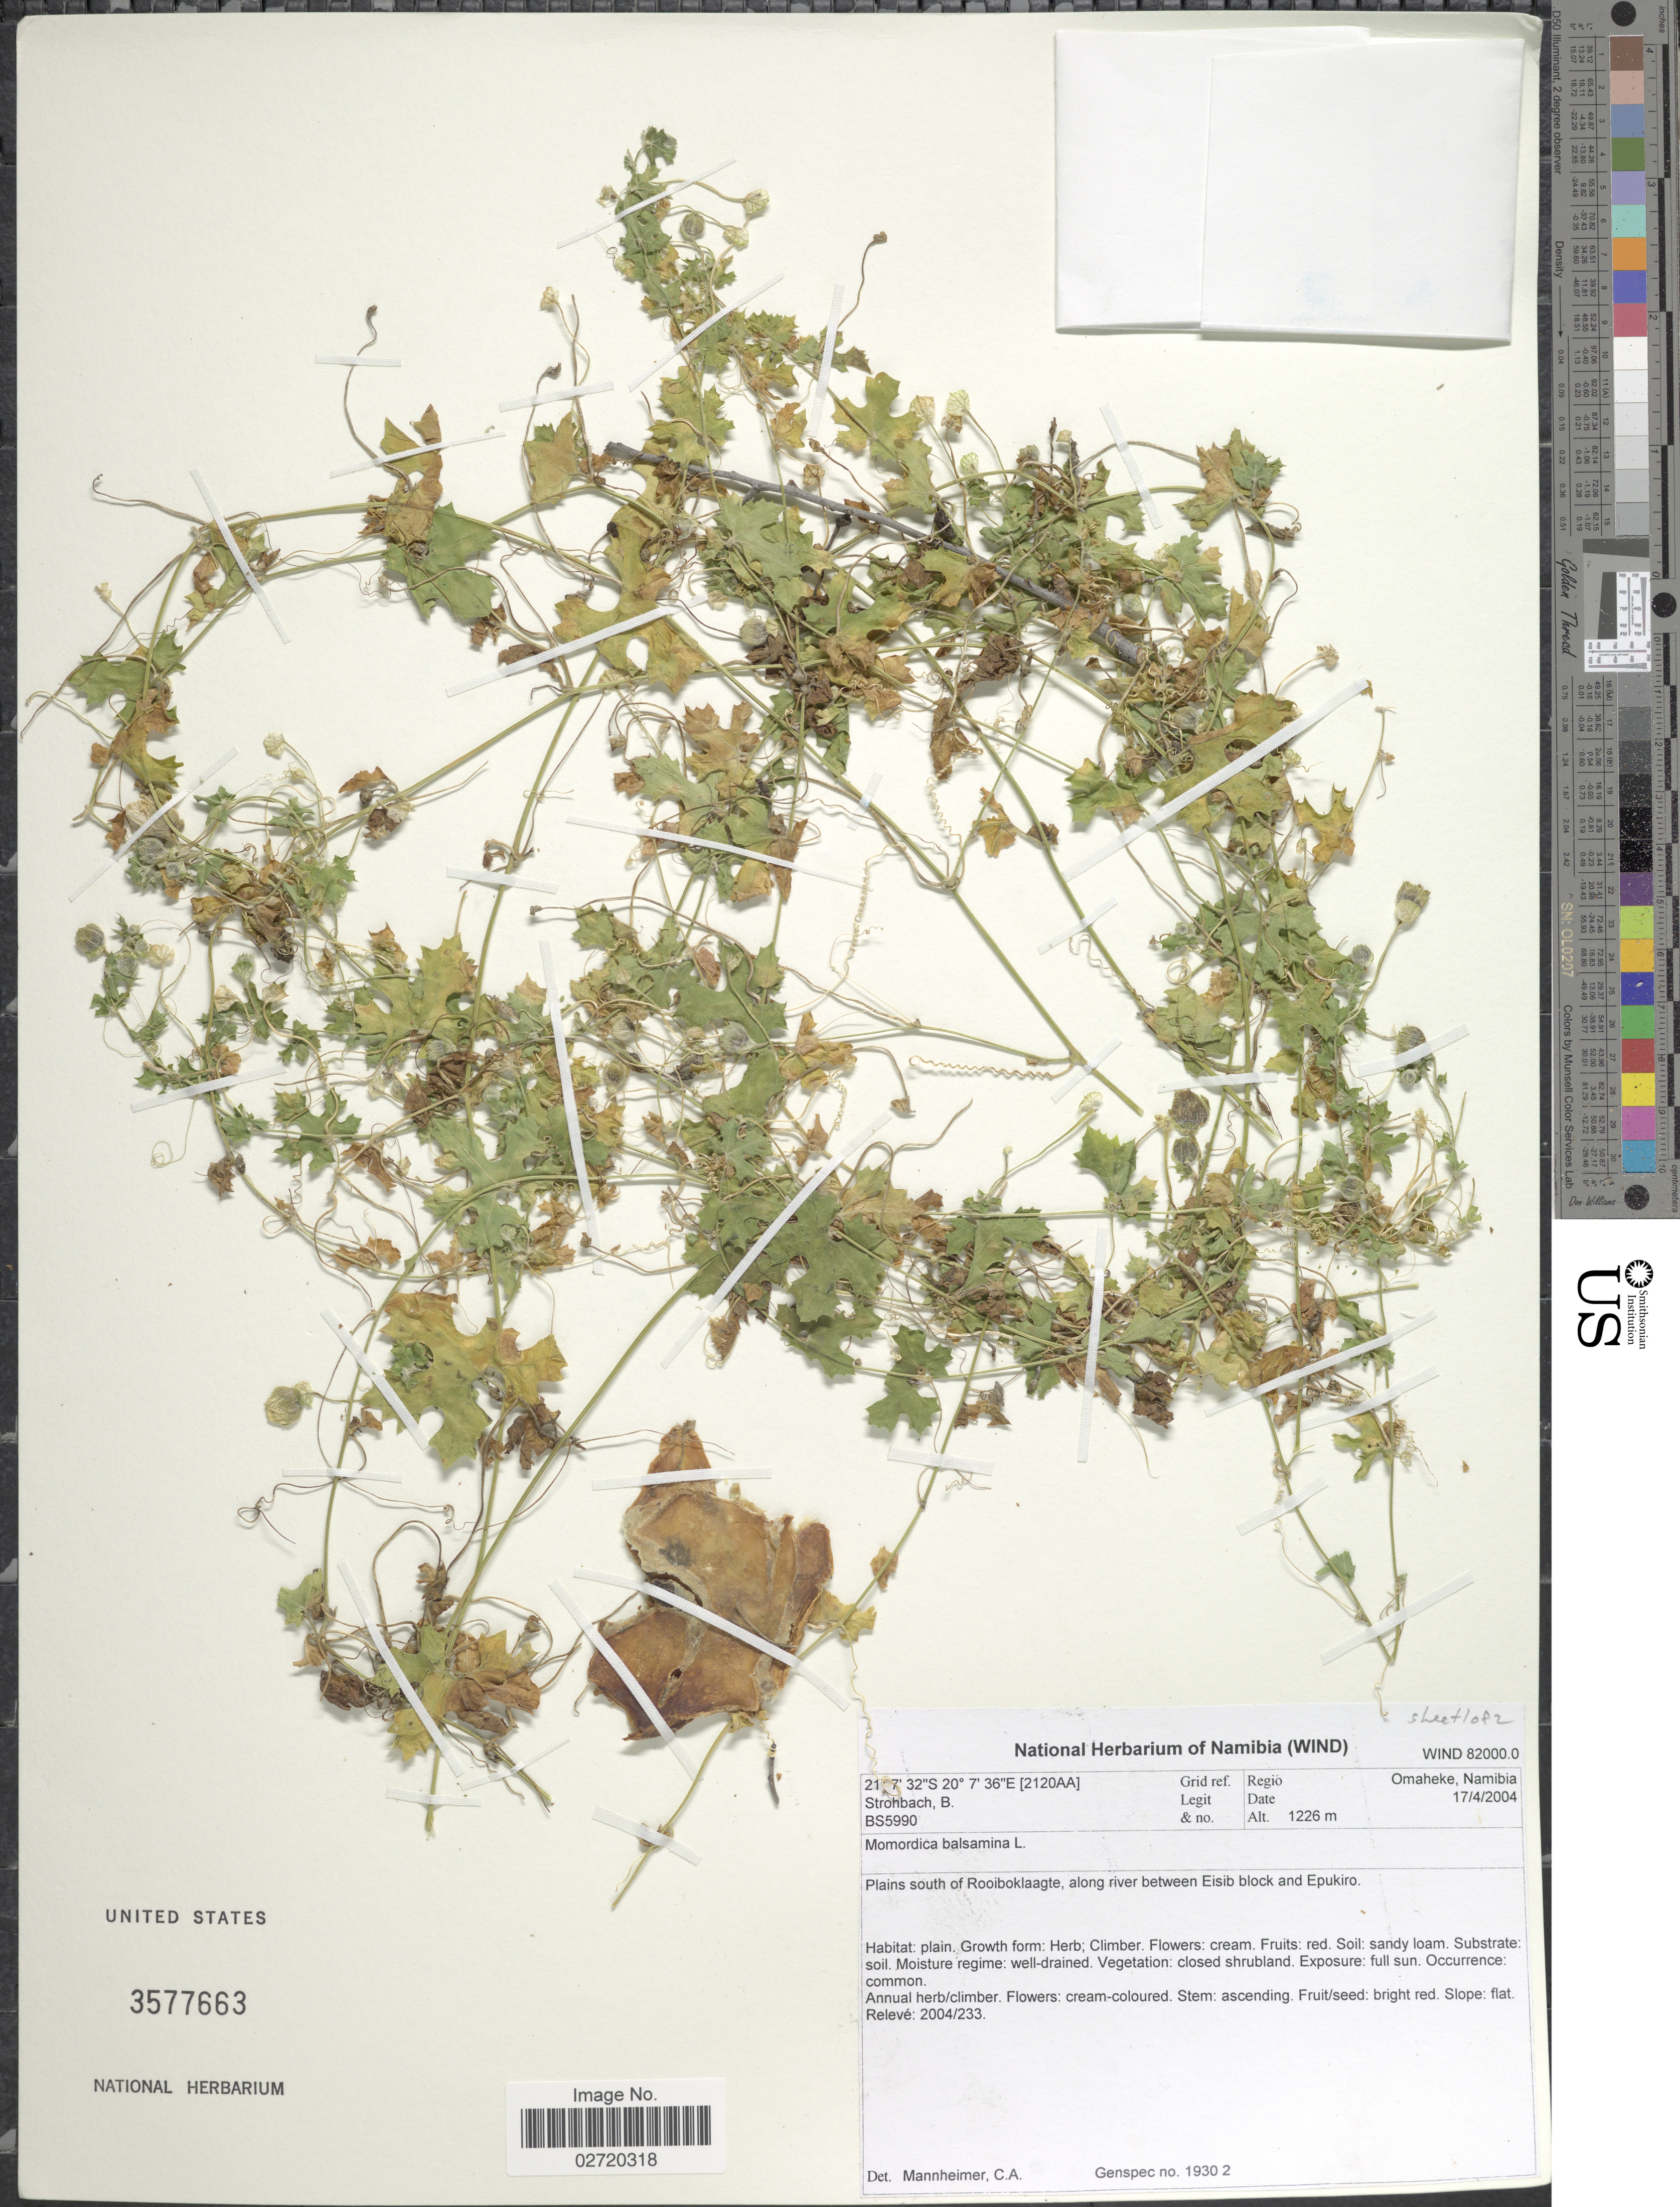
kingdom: Plantae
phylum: Tracheophyta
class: Magnoliopsida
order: Cucurbitales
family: Cucurbitaceae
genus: Momordica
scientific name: Momordica balsamina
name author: L.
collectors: B. Strohbach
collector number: BS5990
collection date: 2004-04-17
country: Namibia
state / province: Omaheke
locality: Plains south of Rooiboklaagte, along river between Eisib block and Epukiro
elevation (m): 1226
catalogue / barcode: US 3577663